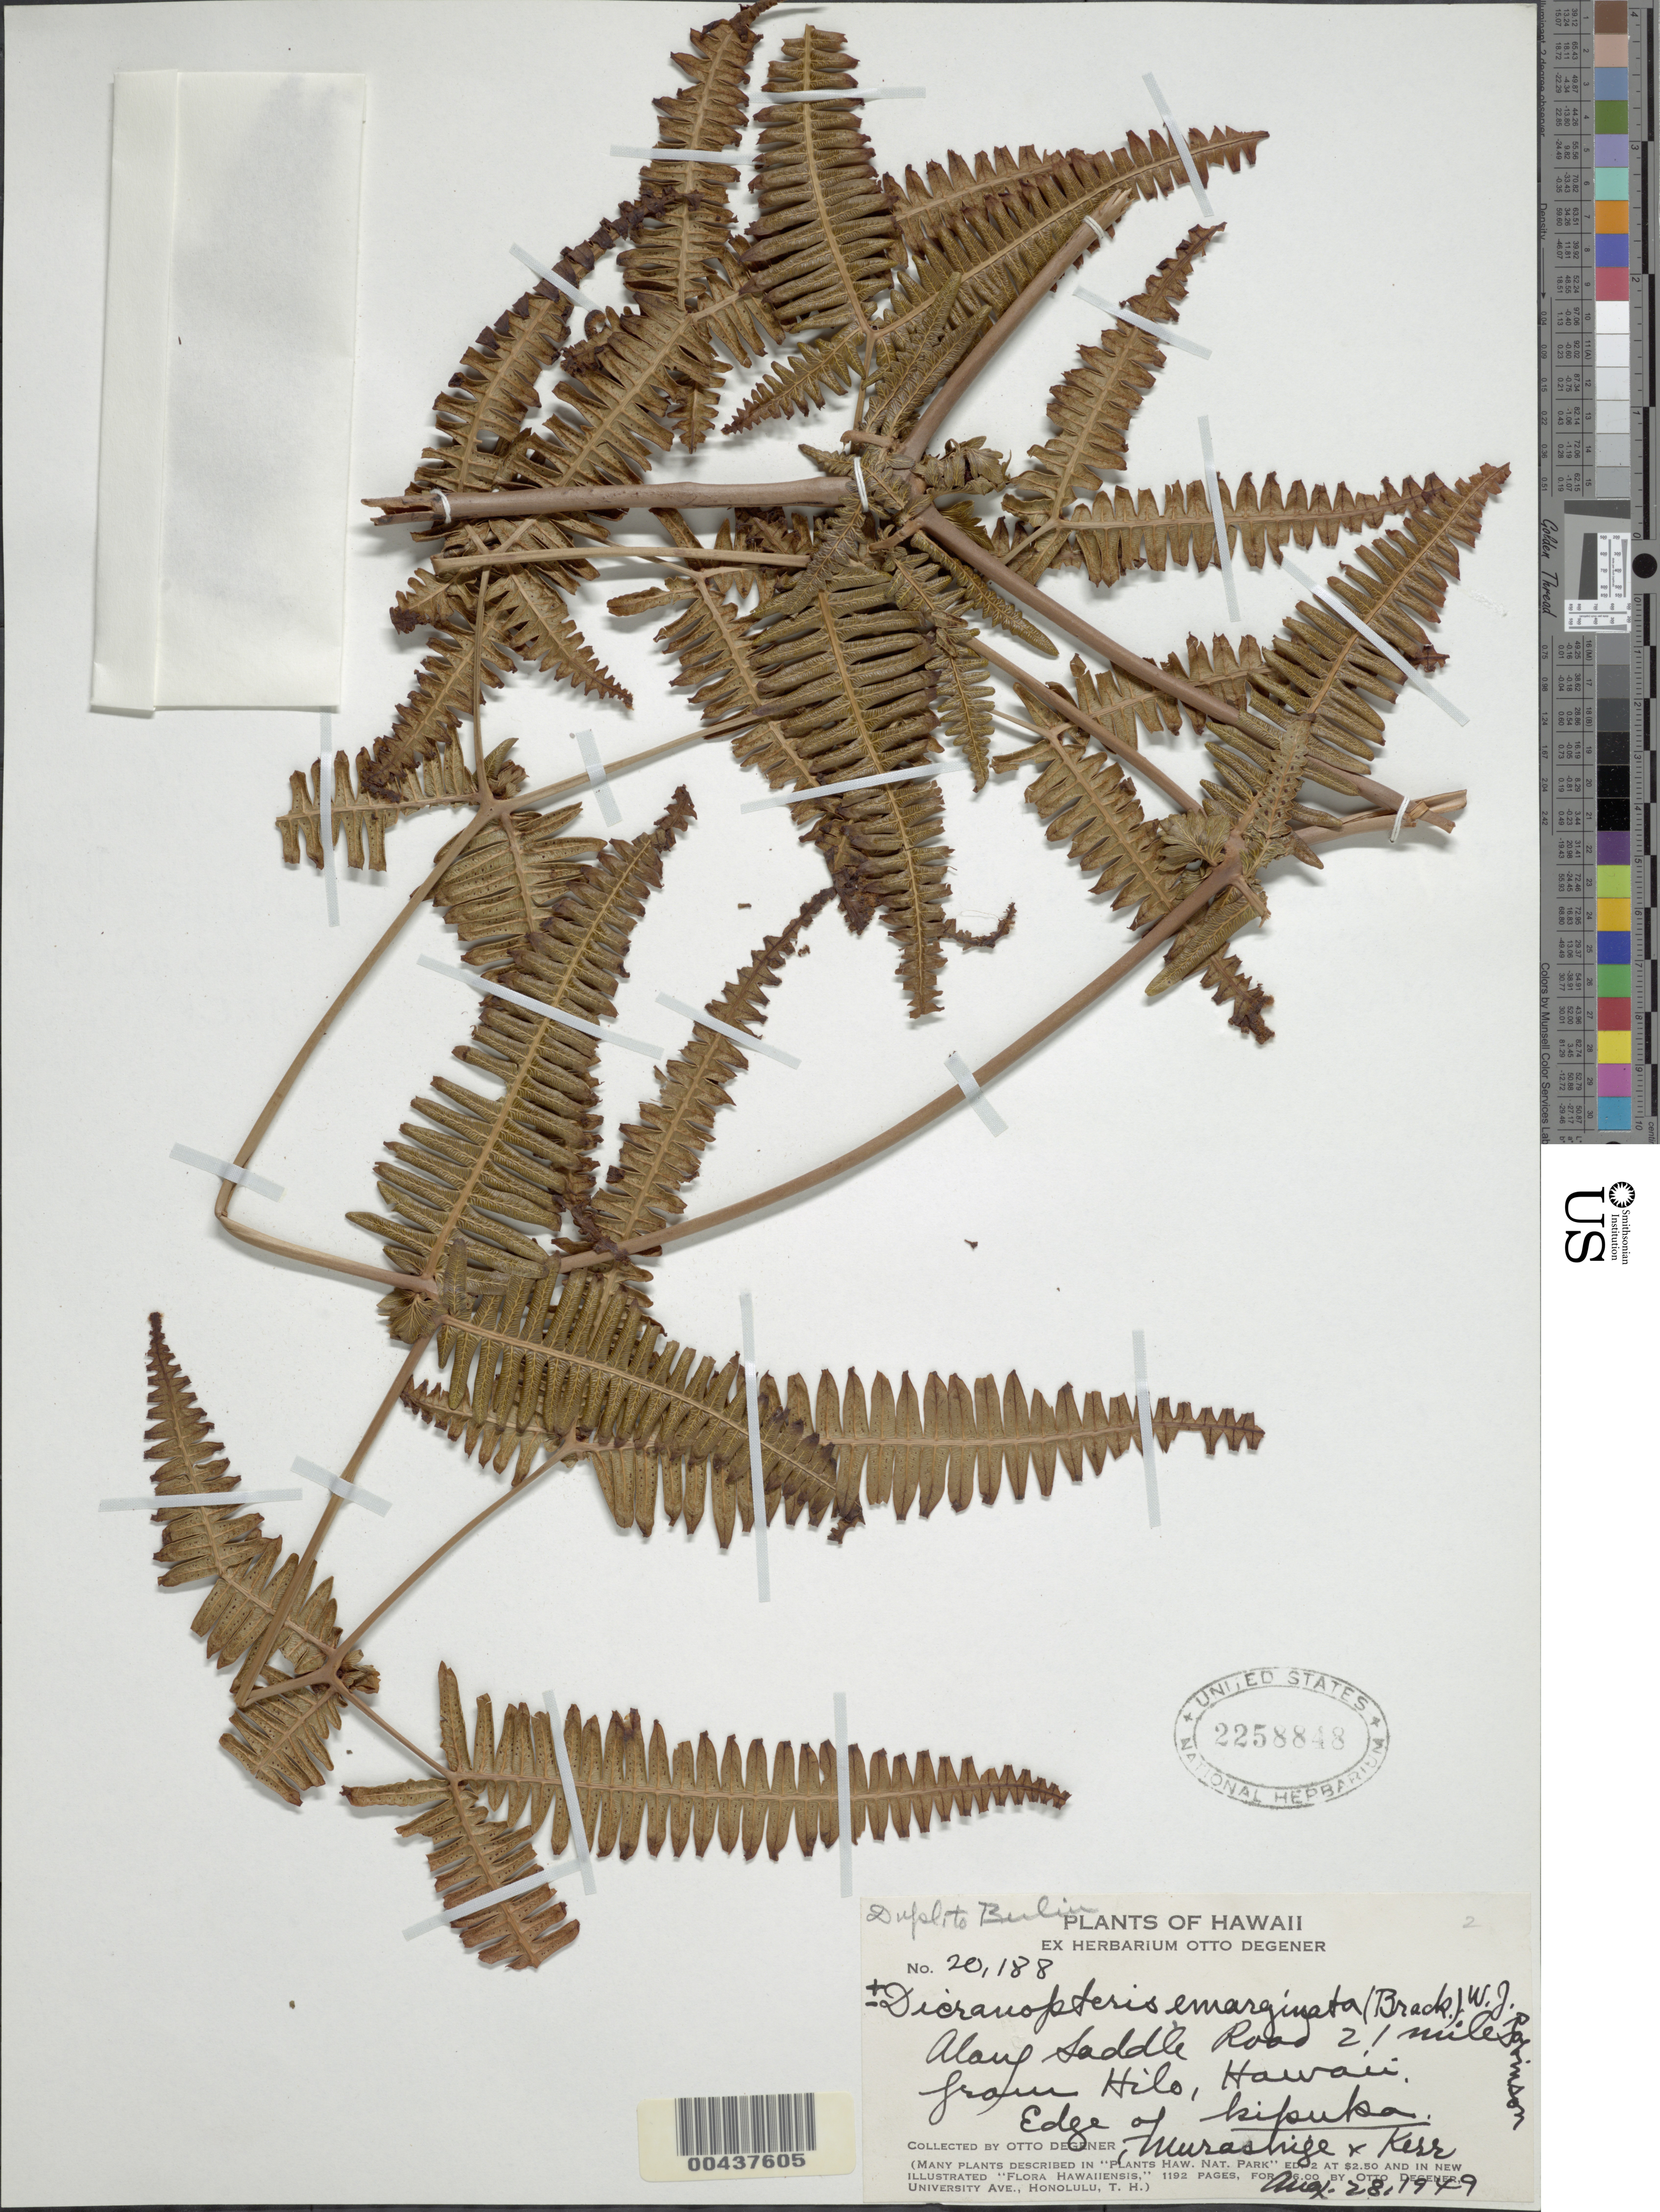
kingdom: Plantae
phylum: Tracheophyta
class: Polypodiopsida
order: Gleicheniales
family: Gleicheniaceae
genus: Dicranopteris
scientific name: Dicranopteris linearis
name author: (Burm. f.) Underw.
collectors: O. Degener, Murashige & Kerr, --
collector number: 20188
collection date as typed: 28 Aug 1949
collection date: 1949-08-28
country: United States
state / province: Hawaii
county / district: Hawaii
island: Hawaii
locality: along Saddle Road 21 mi from Hilo, Hawaii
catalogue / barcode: US 2258848